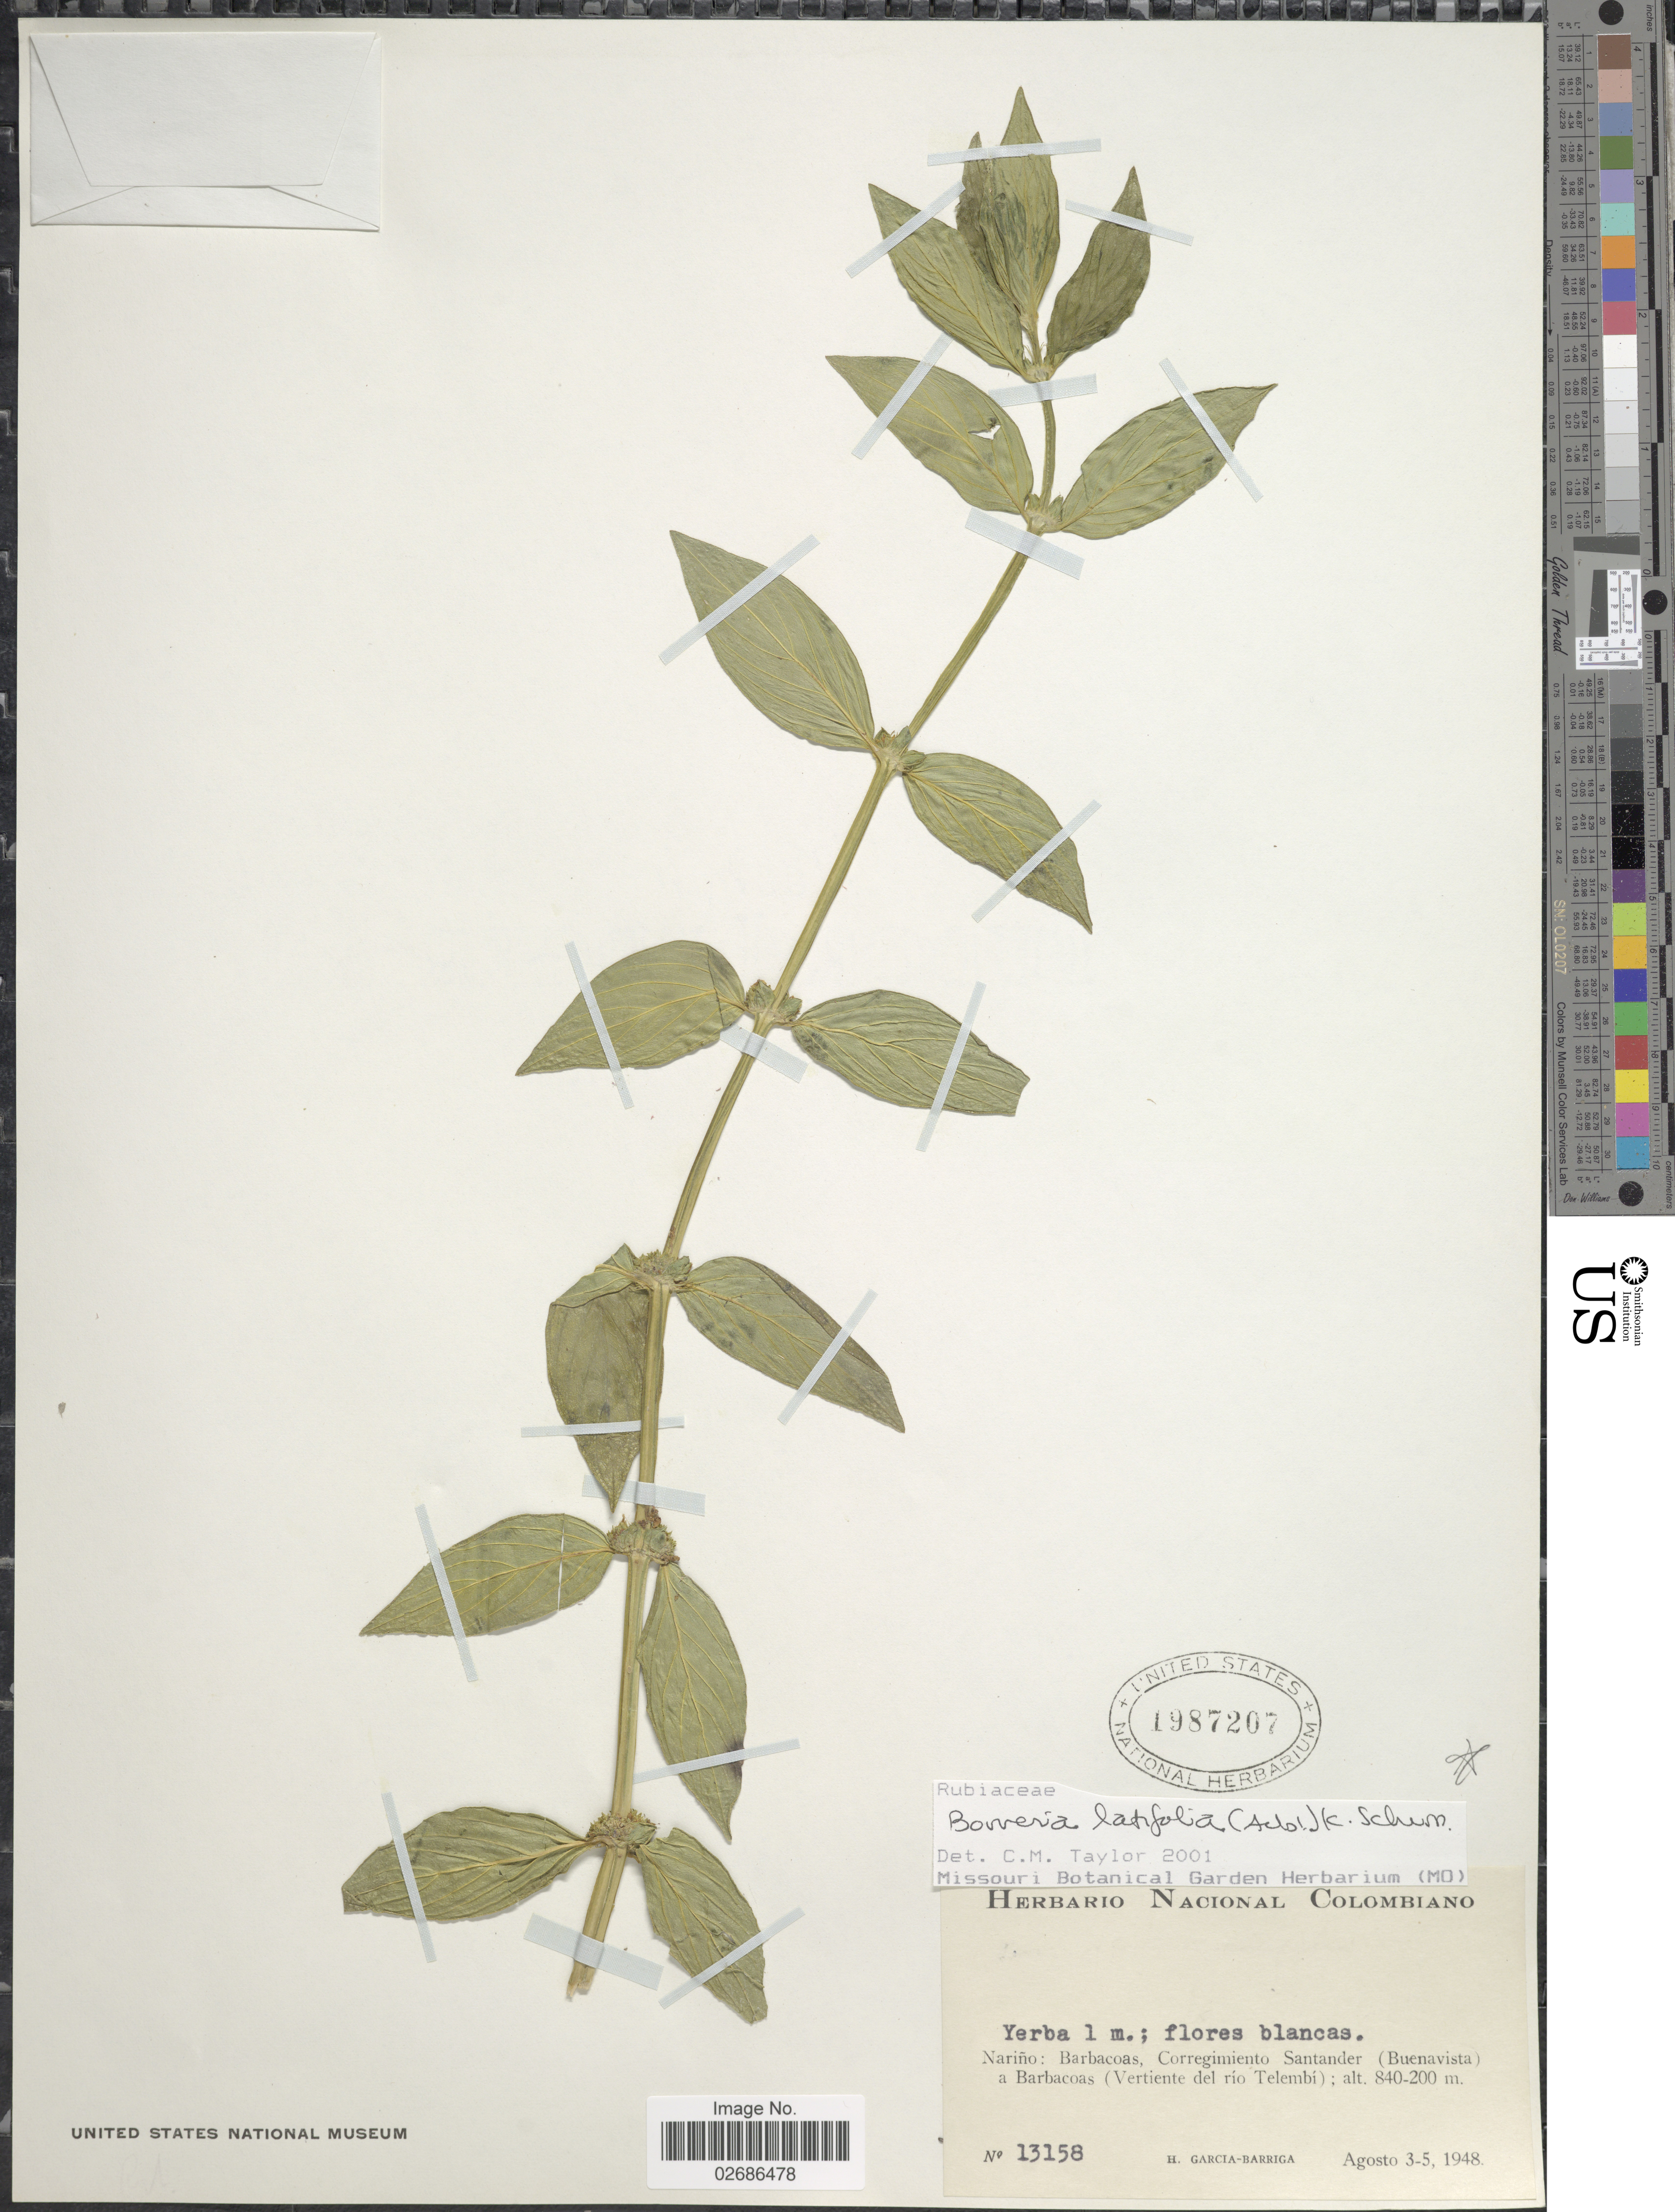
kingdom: Plantae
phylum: Tracheophyta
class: Magnoliopsida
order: Gentianales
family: Rubiaceae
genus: Borreria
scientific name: Borreria latifolia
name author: (Aubl.) K. Schum.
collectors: H. García Barriga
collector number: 13158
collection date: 1948-08-03/1948-08-05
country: Colombia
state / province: Nariño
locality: Narino: Barbacoas, Corregimiento Santander (Buenavista) a Barbacoas (Vertiente del rio Telembi)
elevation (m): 200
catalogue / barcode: US 1987207